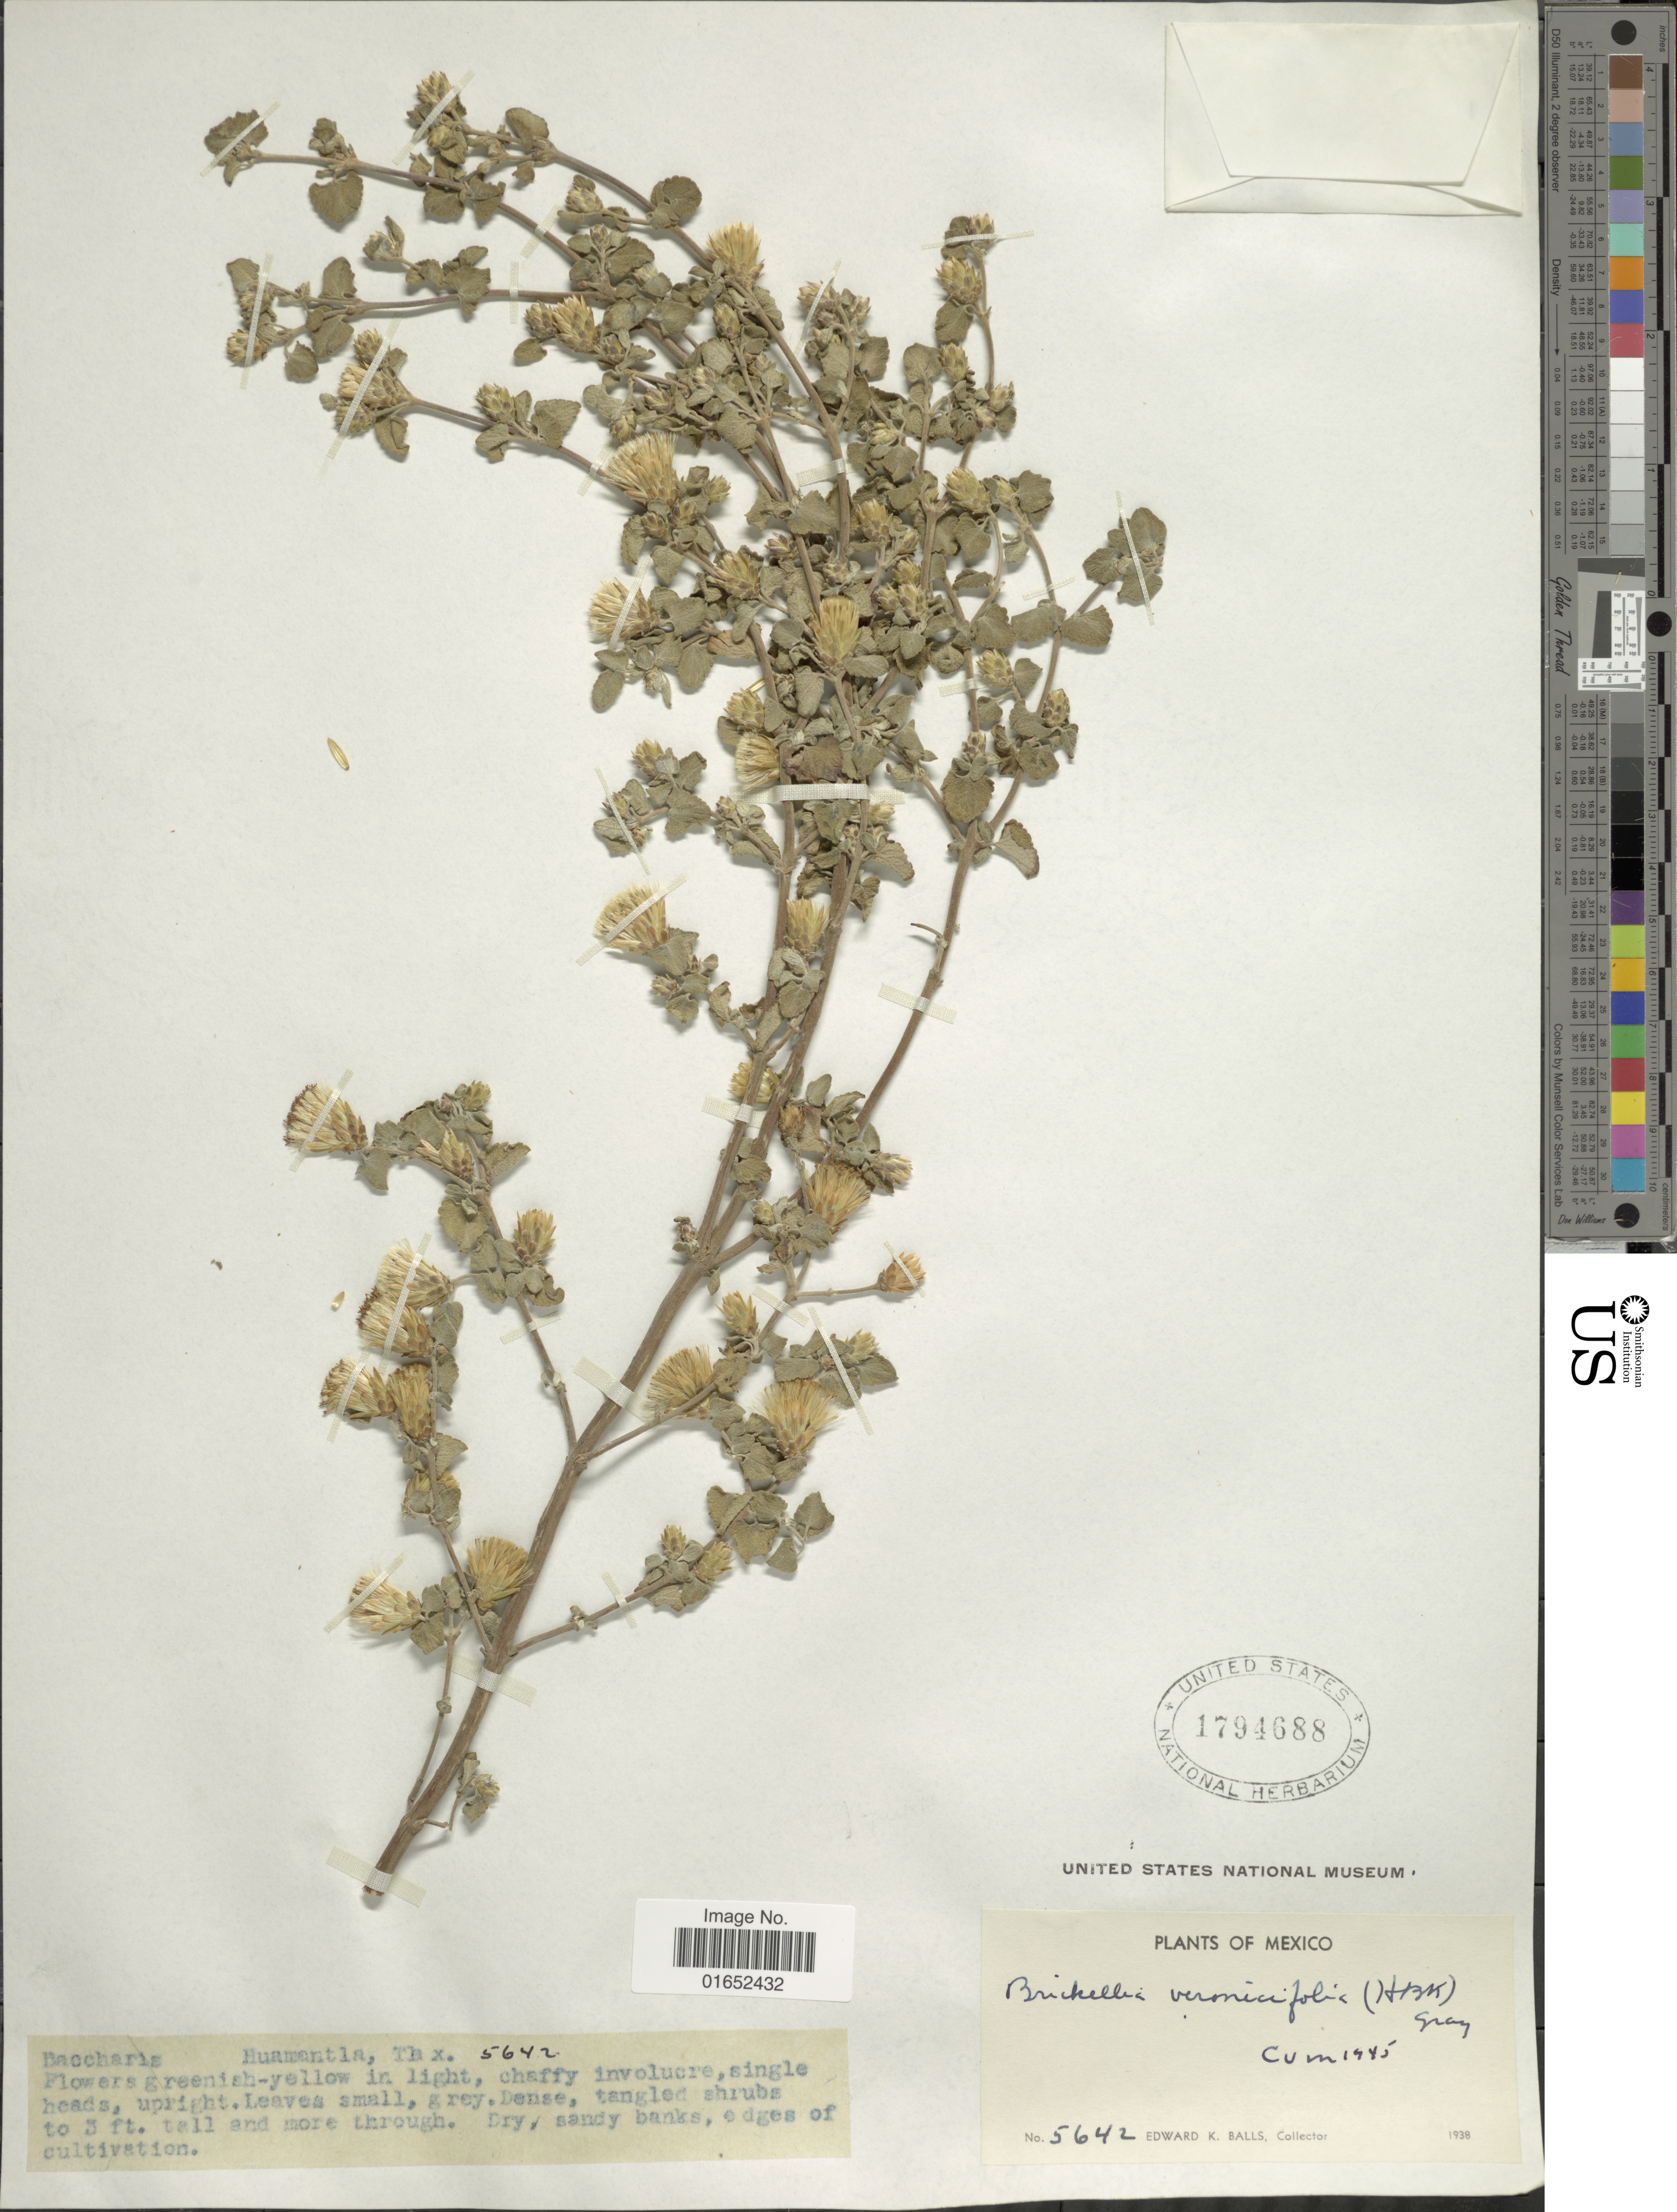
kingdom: Plantae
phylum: Tracheophyta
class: Magnoliopsida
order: Asterales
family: Asteraceae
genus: Brickellia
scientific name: Brickellia veronicaefolia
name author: (Kunth) A. Gray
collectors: E. K. Balls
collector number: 5642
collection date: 1938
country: Mexico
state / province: Tlaxcala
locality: Huamantla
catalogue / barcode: US 1794688